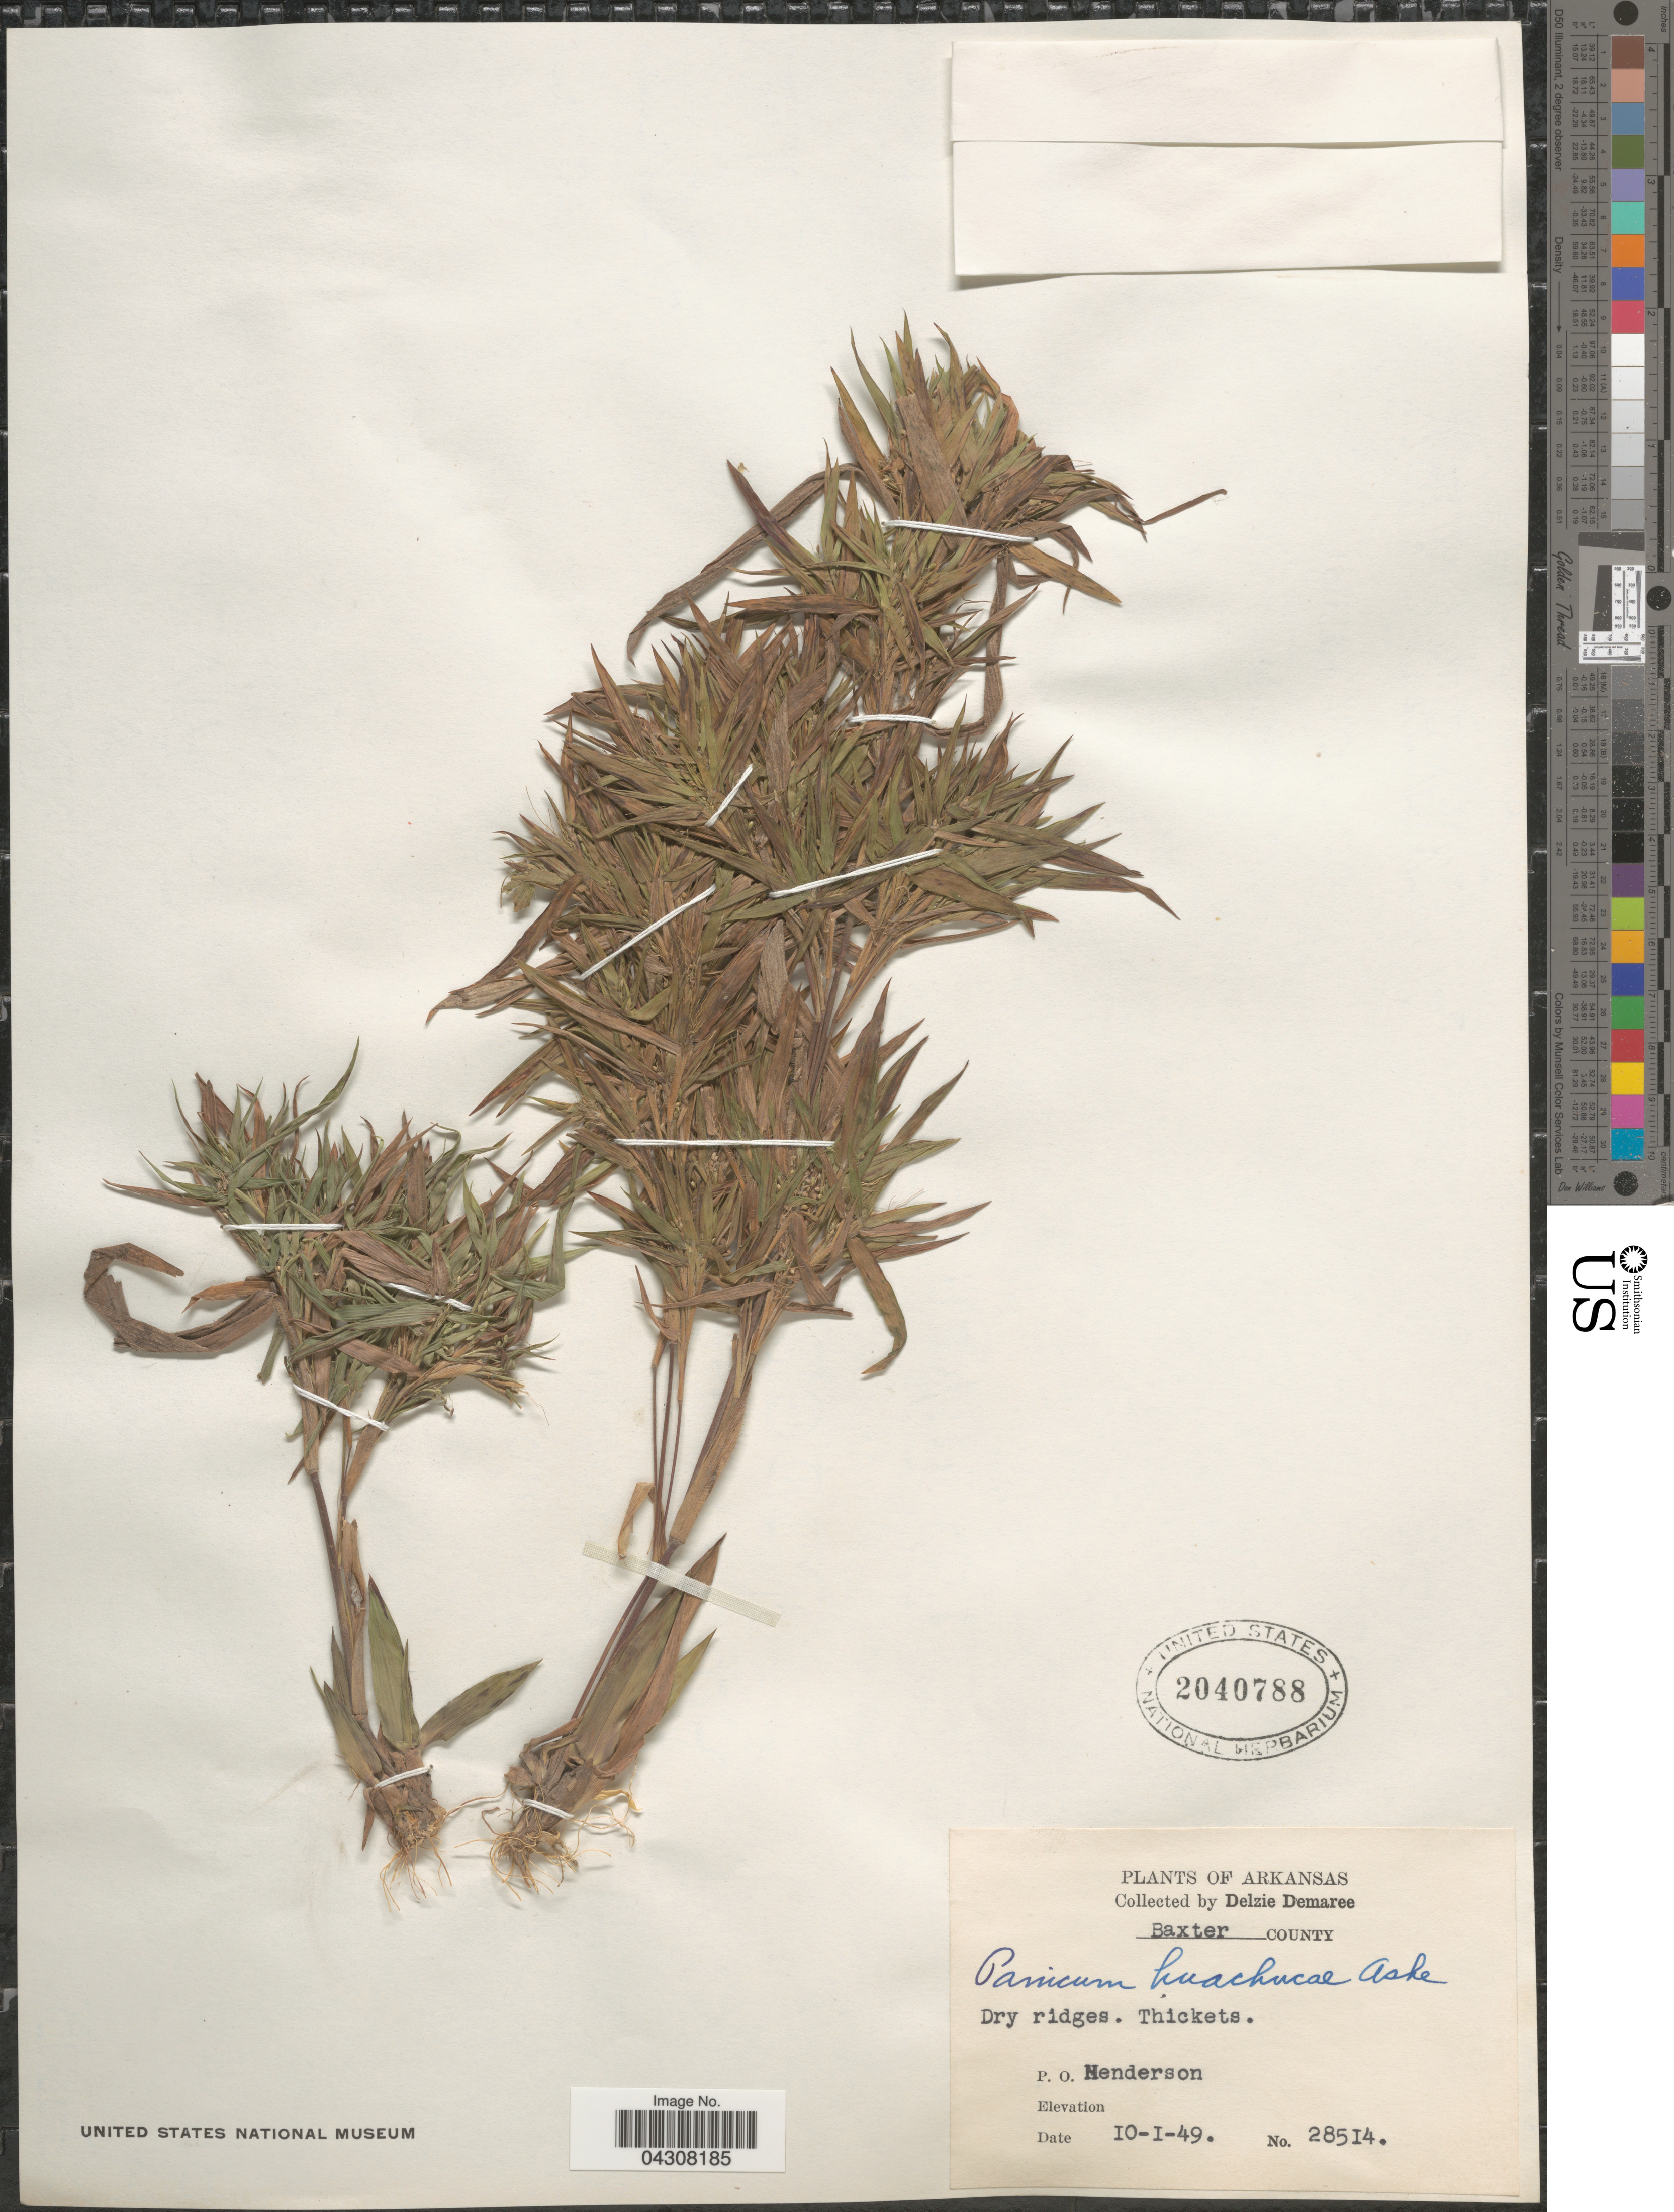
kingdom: Plantae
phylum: Tracheophyta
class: Liliopsida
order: Poales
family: Poaceae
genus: Dichanthelium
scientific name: Dichanthelium acuminatum var. acuminatum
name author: (Sw.) Gould & C.A. Clark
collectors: D. Demaree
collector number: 28514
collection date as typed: Transcribed d/m/y: 1/10/49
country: United States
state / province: Arkansas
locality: Baxter County. Dry ridges. Thickets. P. O. Henderson.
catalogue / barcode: US 2040788